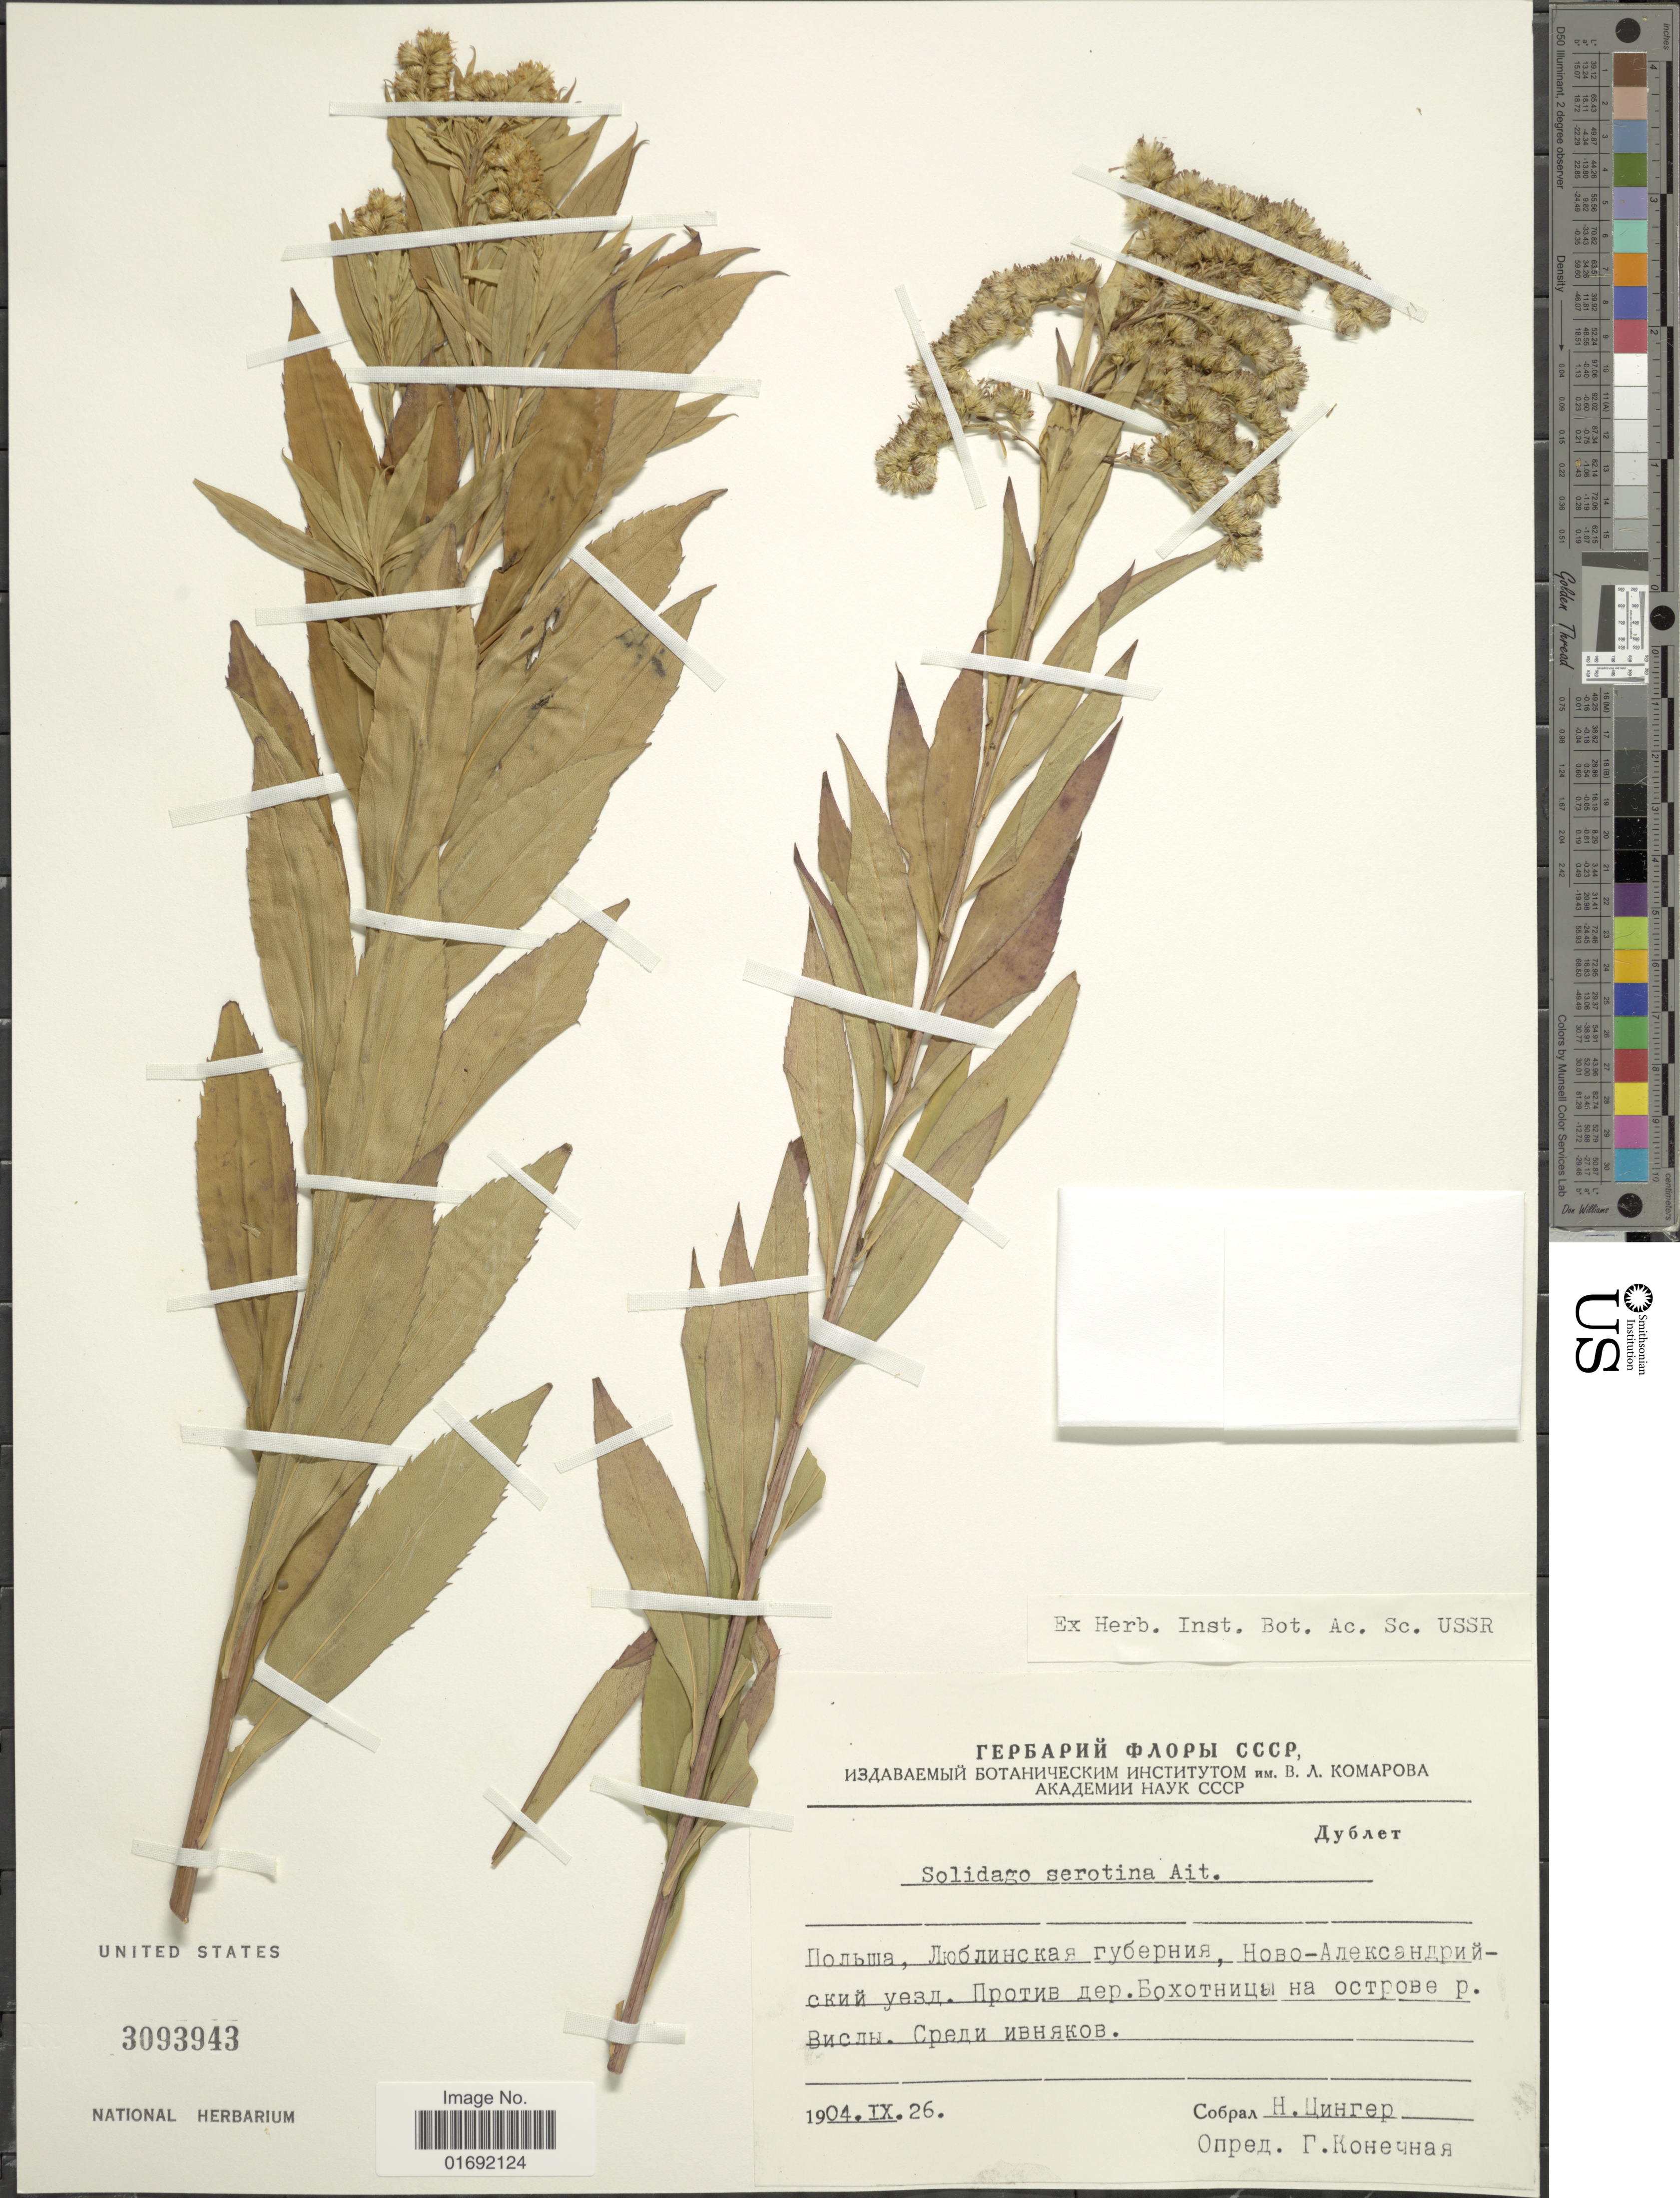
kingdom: Plantae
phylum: Tracheophyta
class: Magnoliopsida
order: Asterales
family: Asteraceae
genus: Solidago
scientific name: Solidago gigantea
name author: Aiton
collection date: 1904-09-26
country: Poland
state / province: Lubelskie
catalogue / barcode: US 3093943